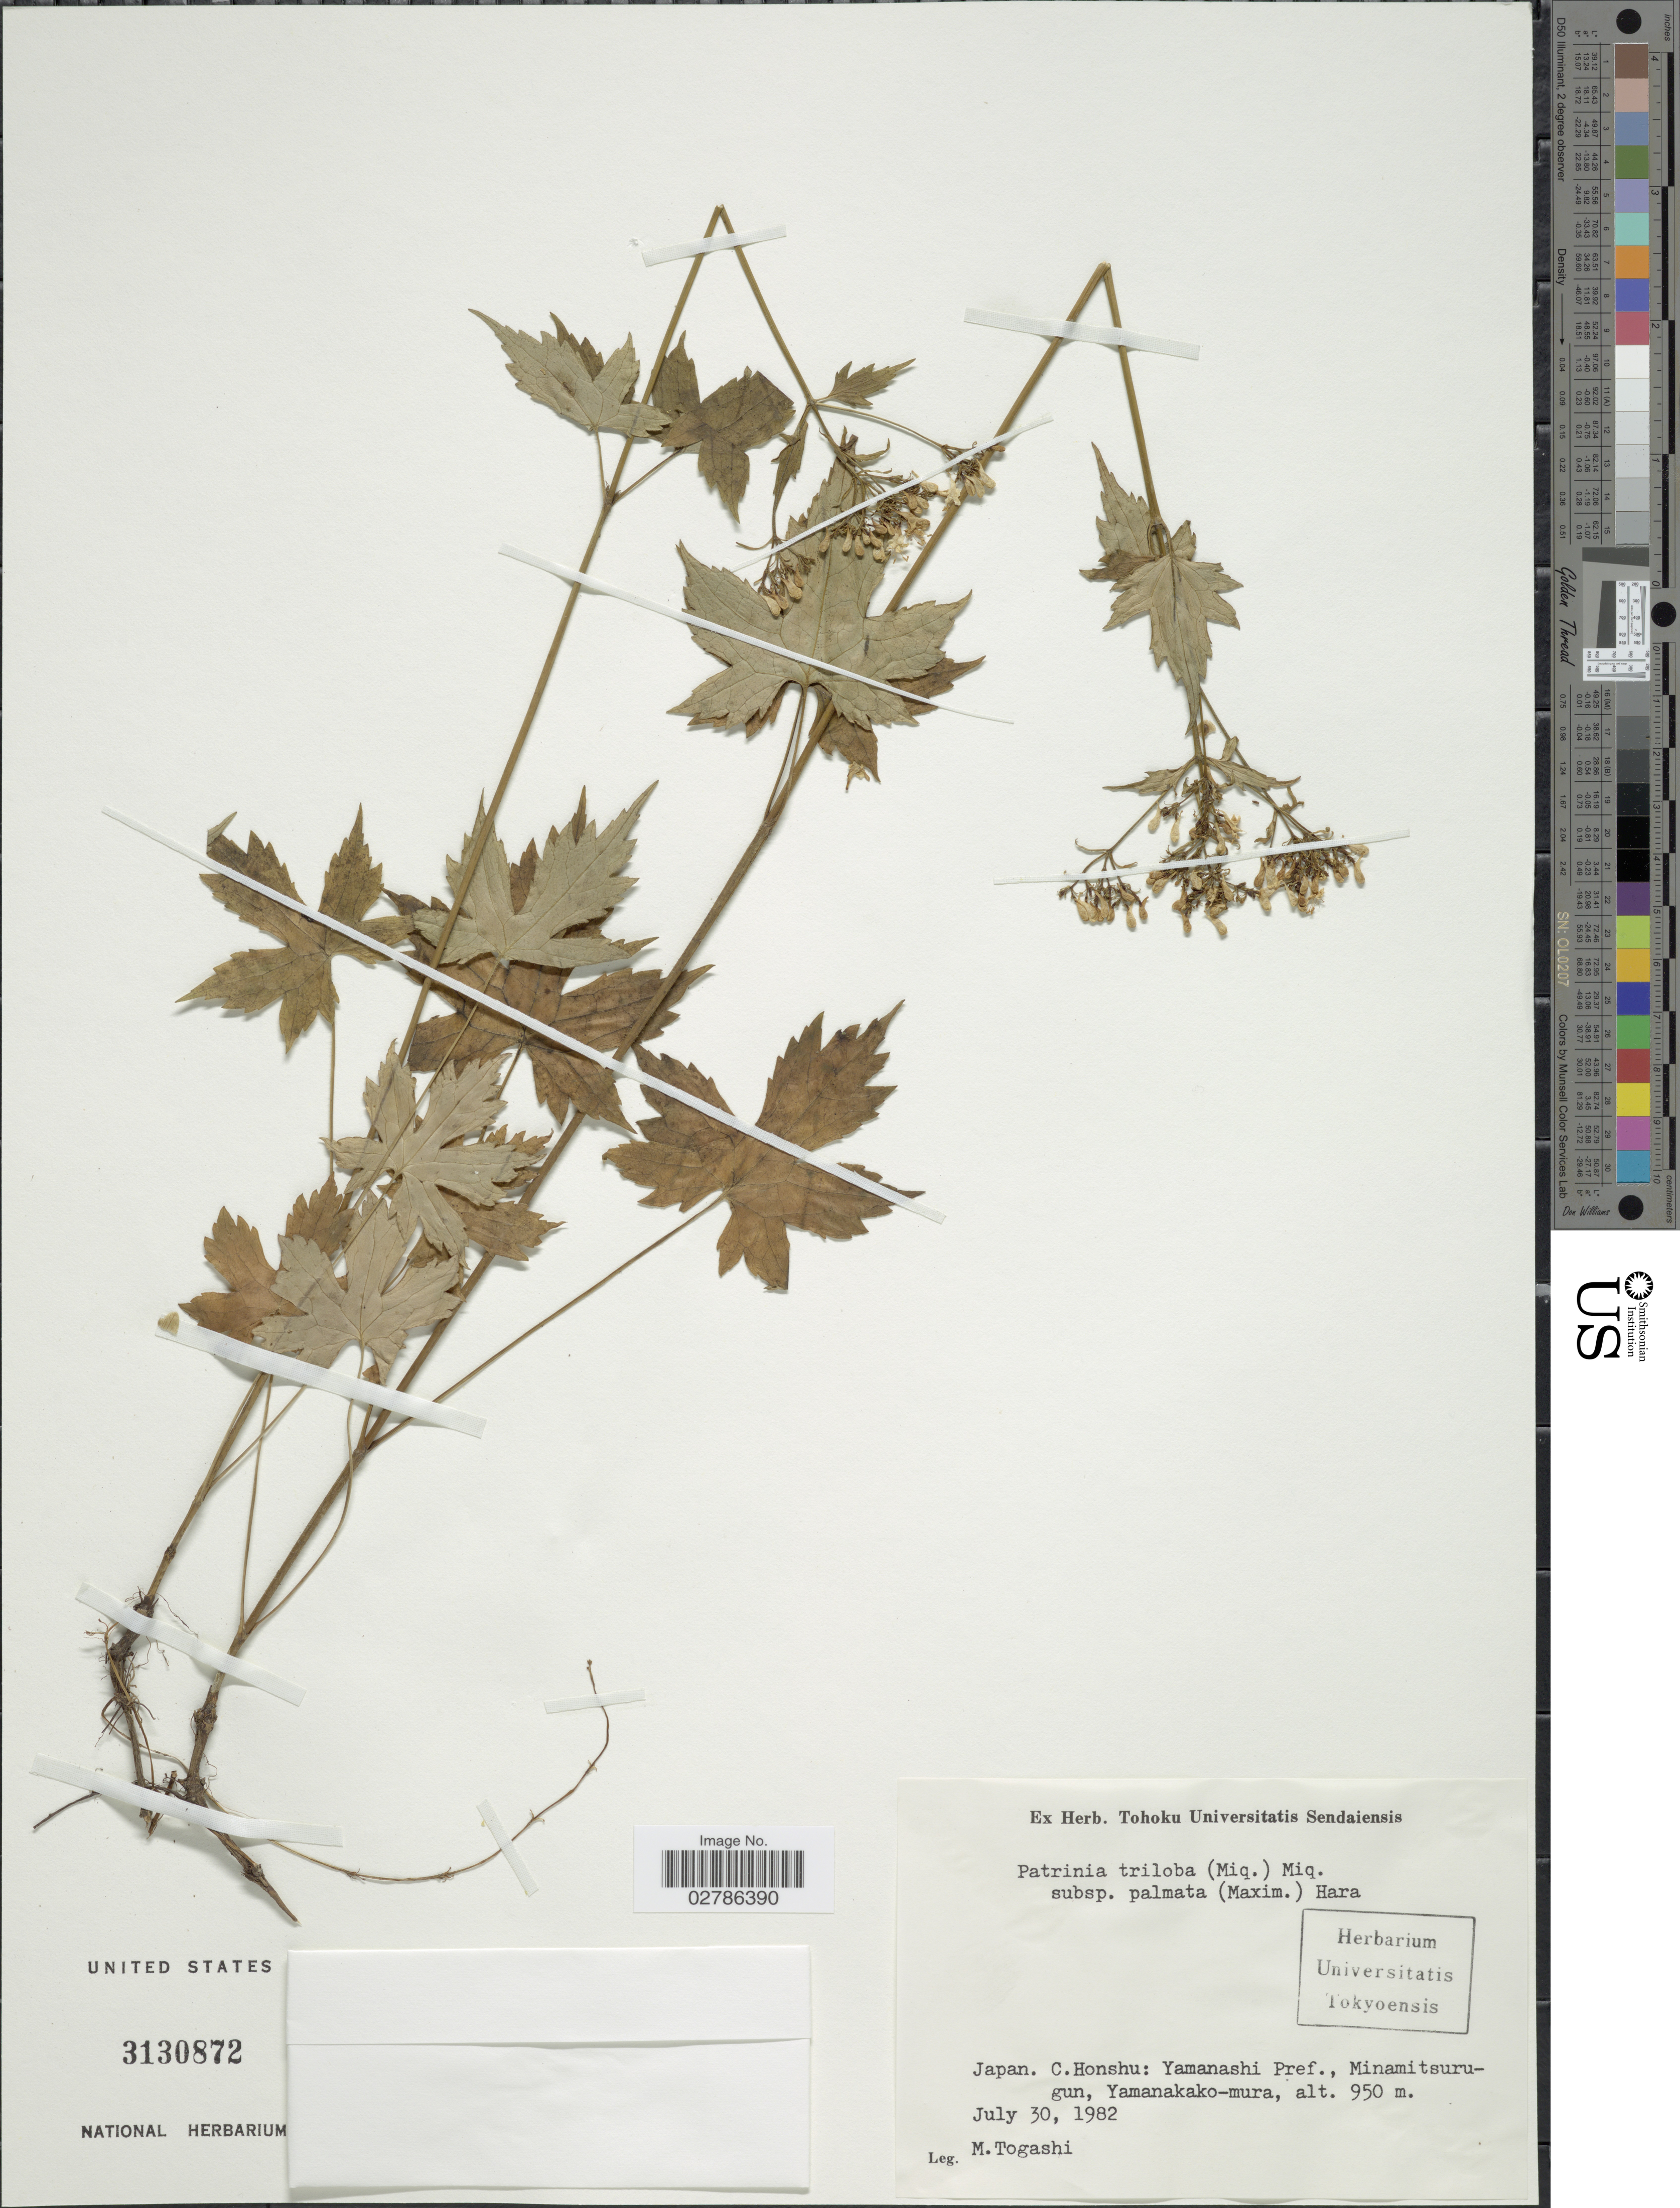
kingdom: Plantae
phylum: Tracheophyta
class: Magnoliopsida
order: Dipsacales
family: Caprifoliaceae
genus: Patrinia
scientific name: Patrinia triloba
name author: Miq.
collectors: M. Togashi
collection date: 1982-07-30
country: Japan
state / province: Yamanasi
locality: C. Honshu, Yamanashi Pref., Minami tsurugun, Yamanakako-mura.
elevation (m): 950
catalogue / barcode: US 3130872